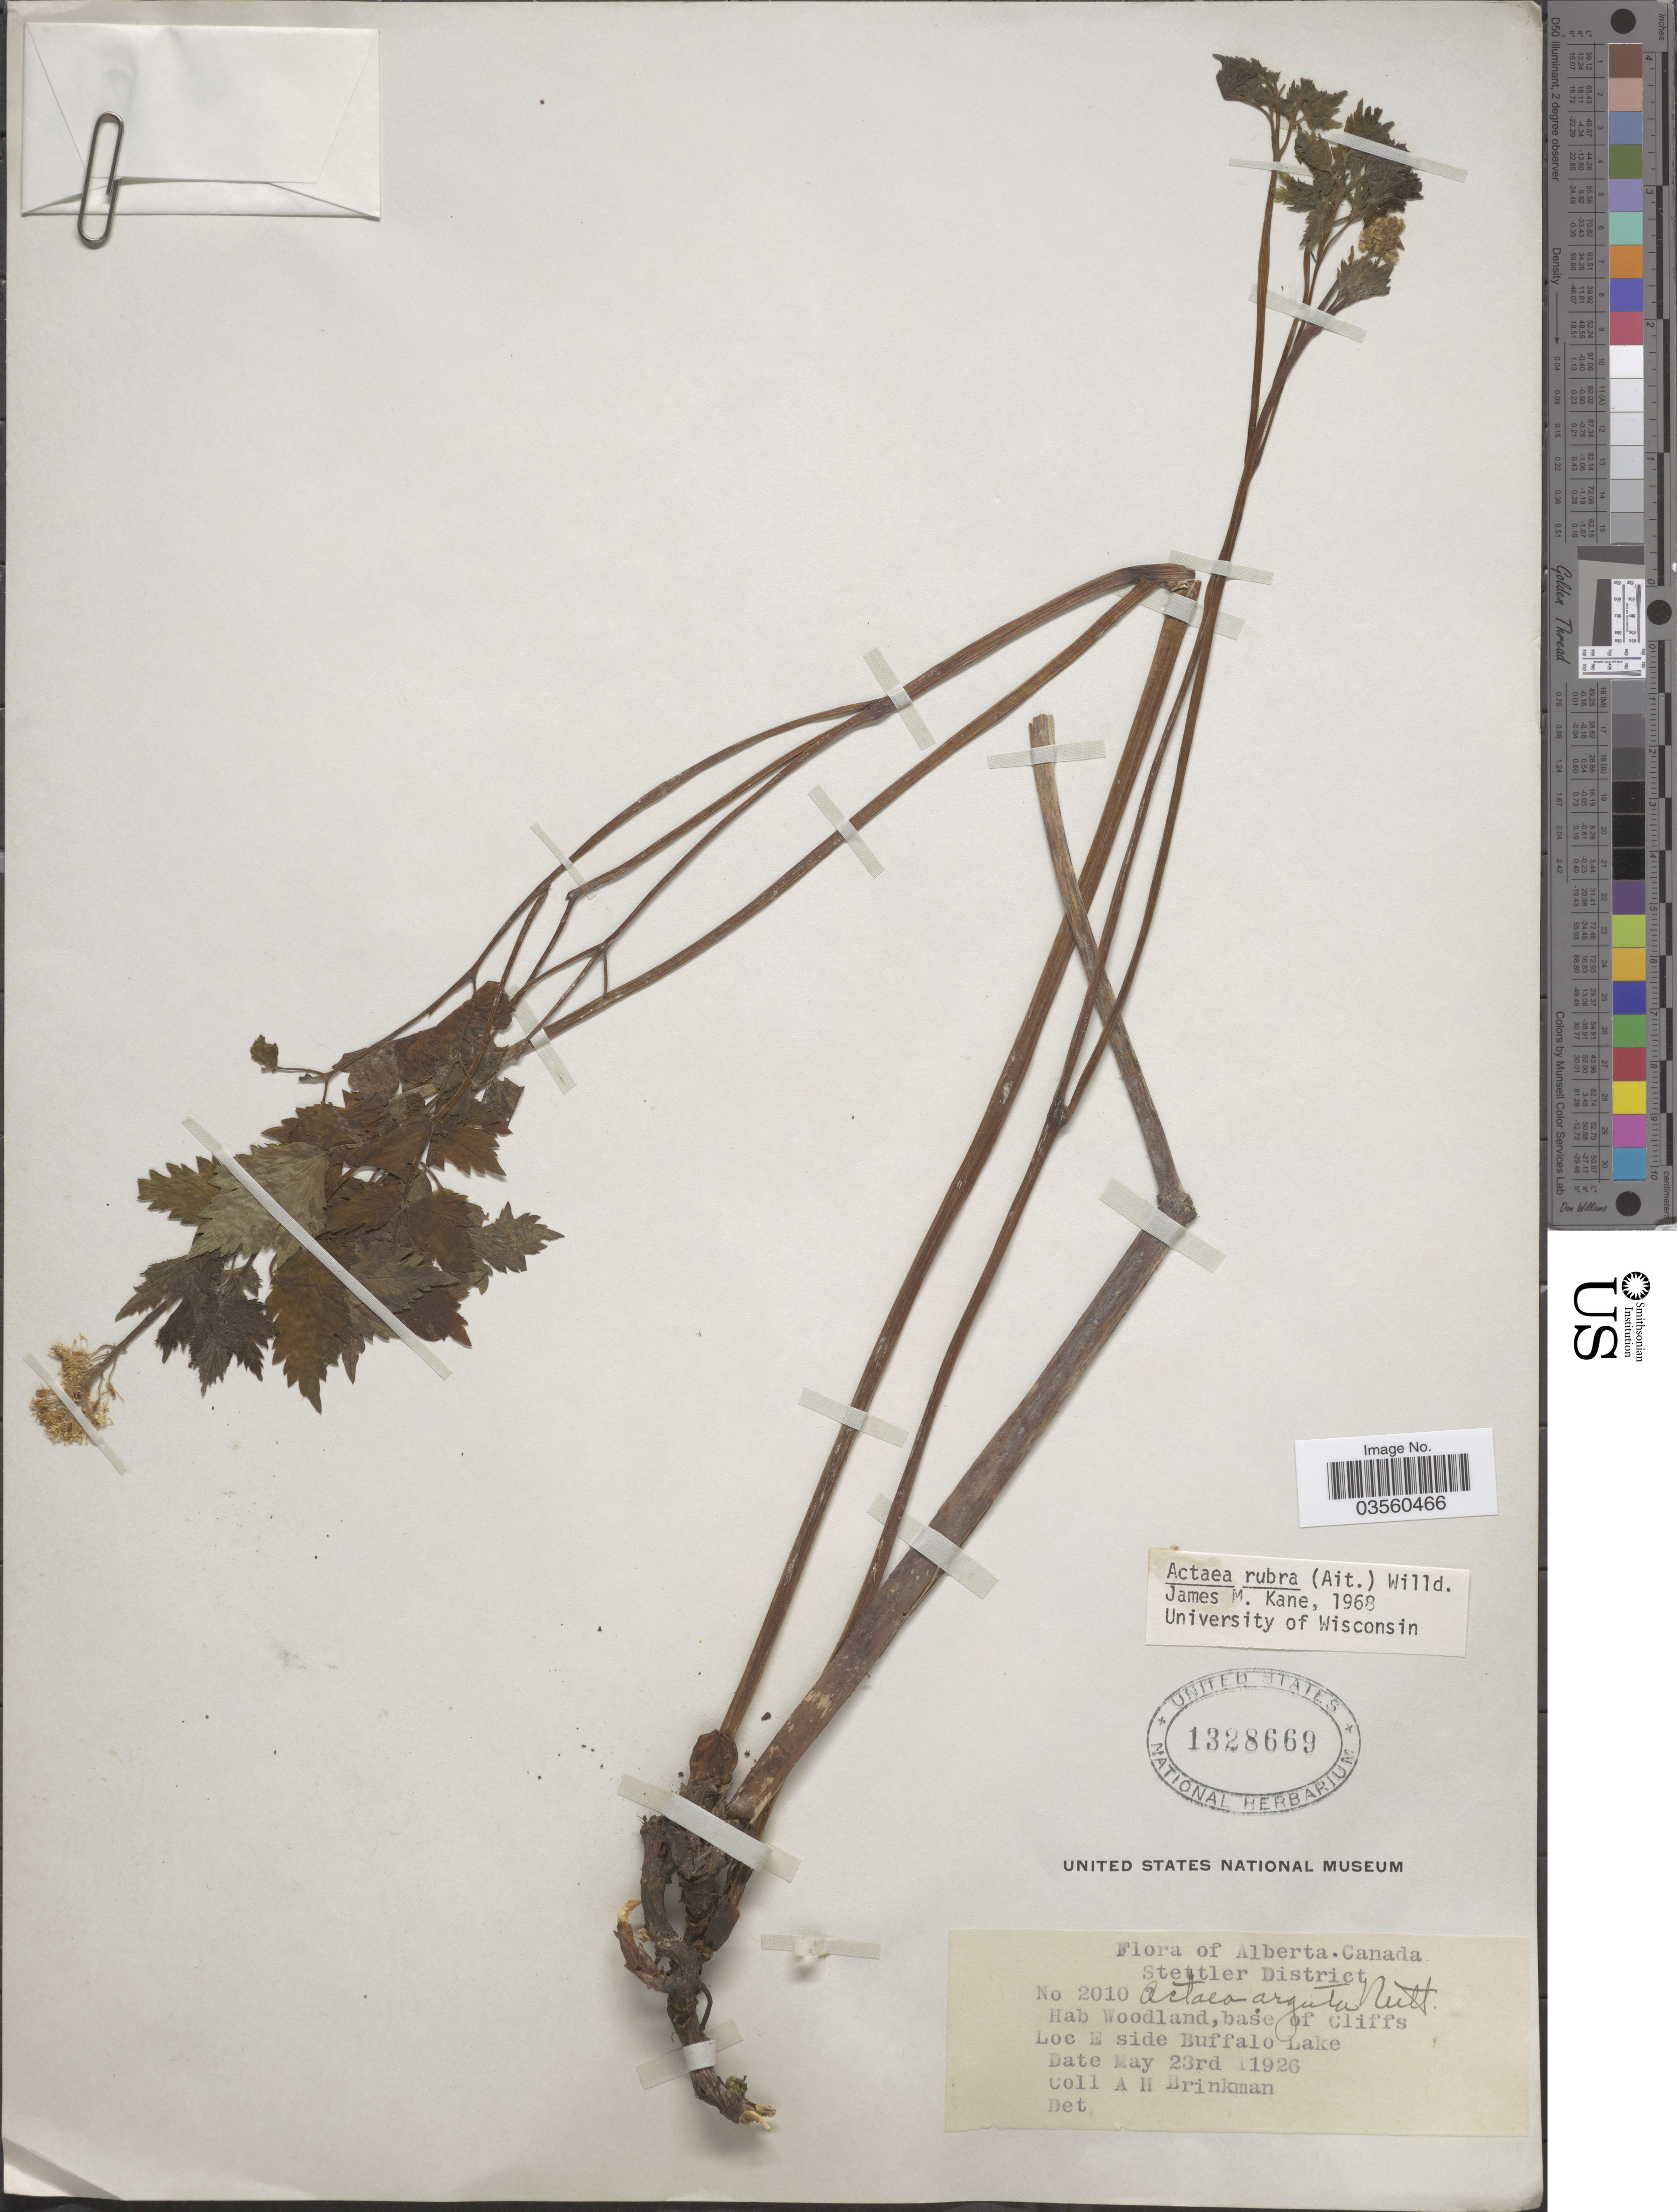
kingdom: Plantae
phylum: Tracheophyta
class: Magnoliopsida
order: Ranunculales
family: Ranunculaceae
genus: Actaea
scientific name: Actaea rubra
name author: (Aiton) Willd.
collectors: A. Brinkman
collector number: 2010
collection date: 1926-05-23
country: Canada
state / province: Alberta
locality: Stettler District. E side Buffalo Lake.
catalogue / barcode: US 1328669